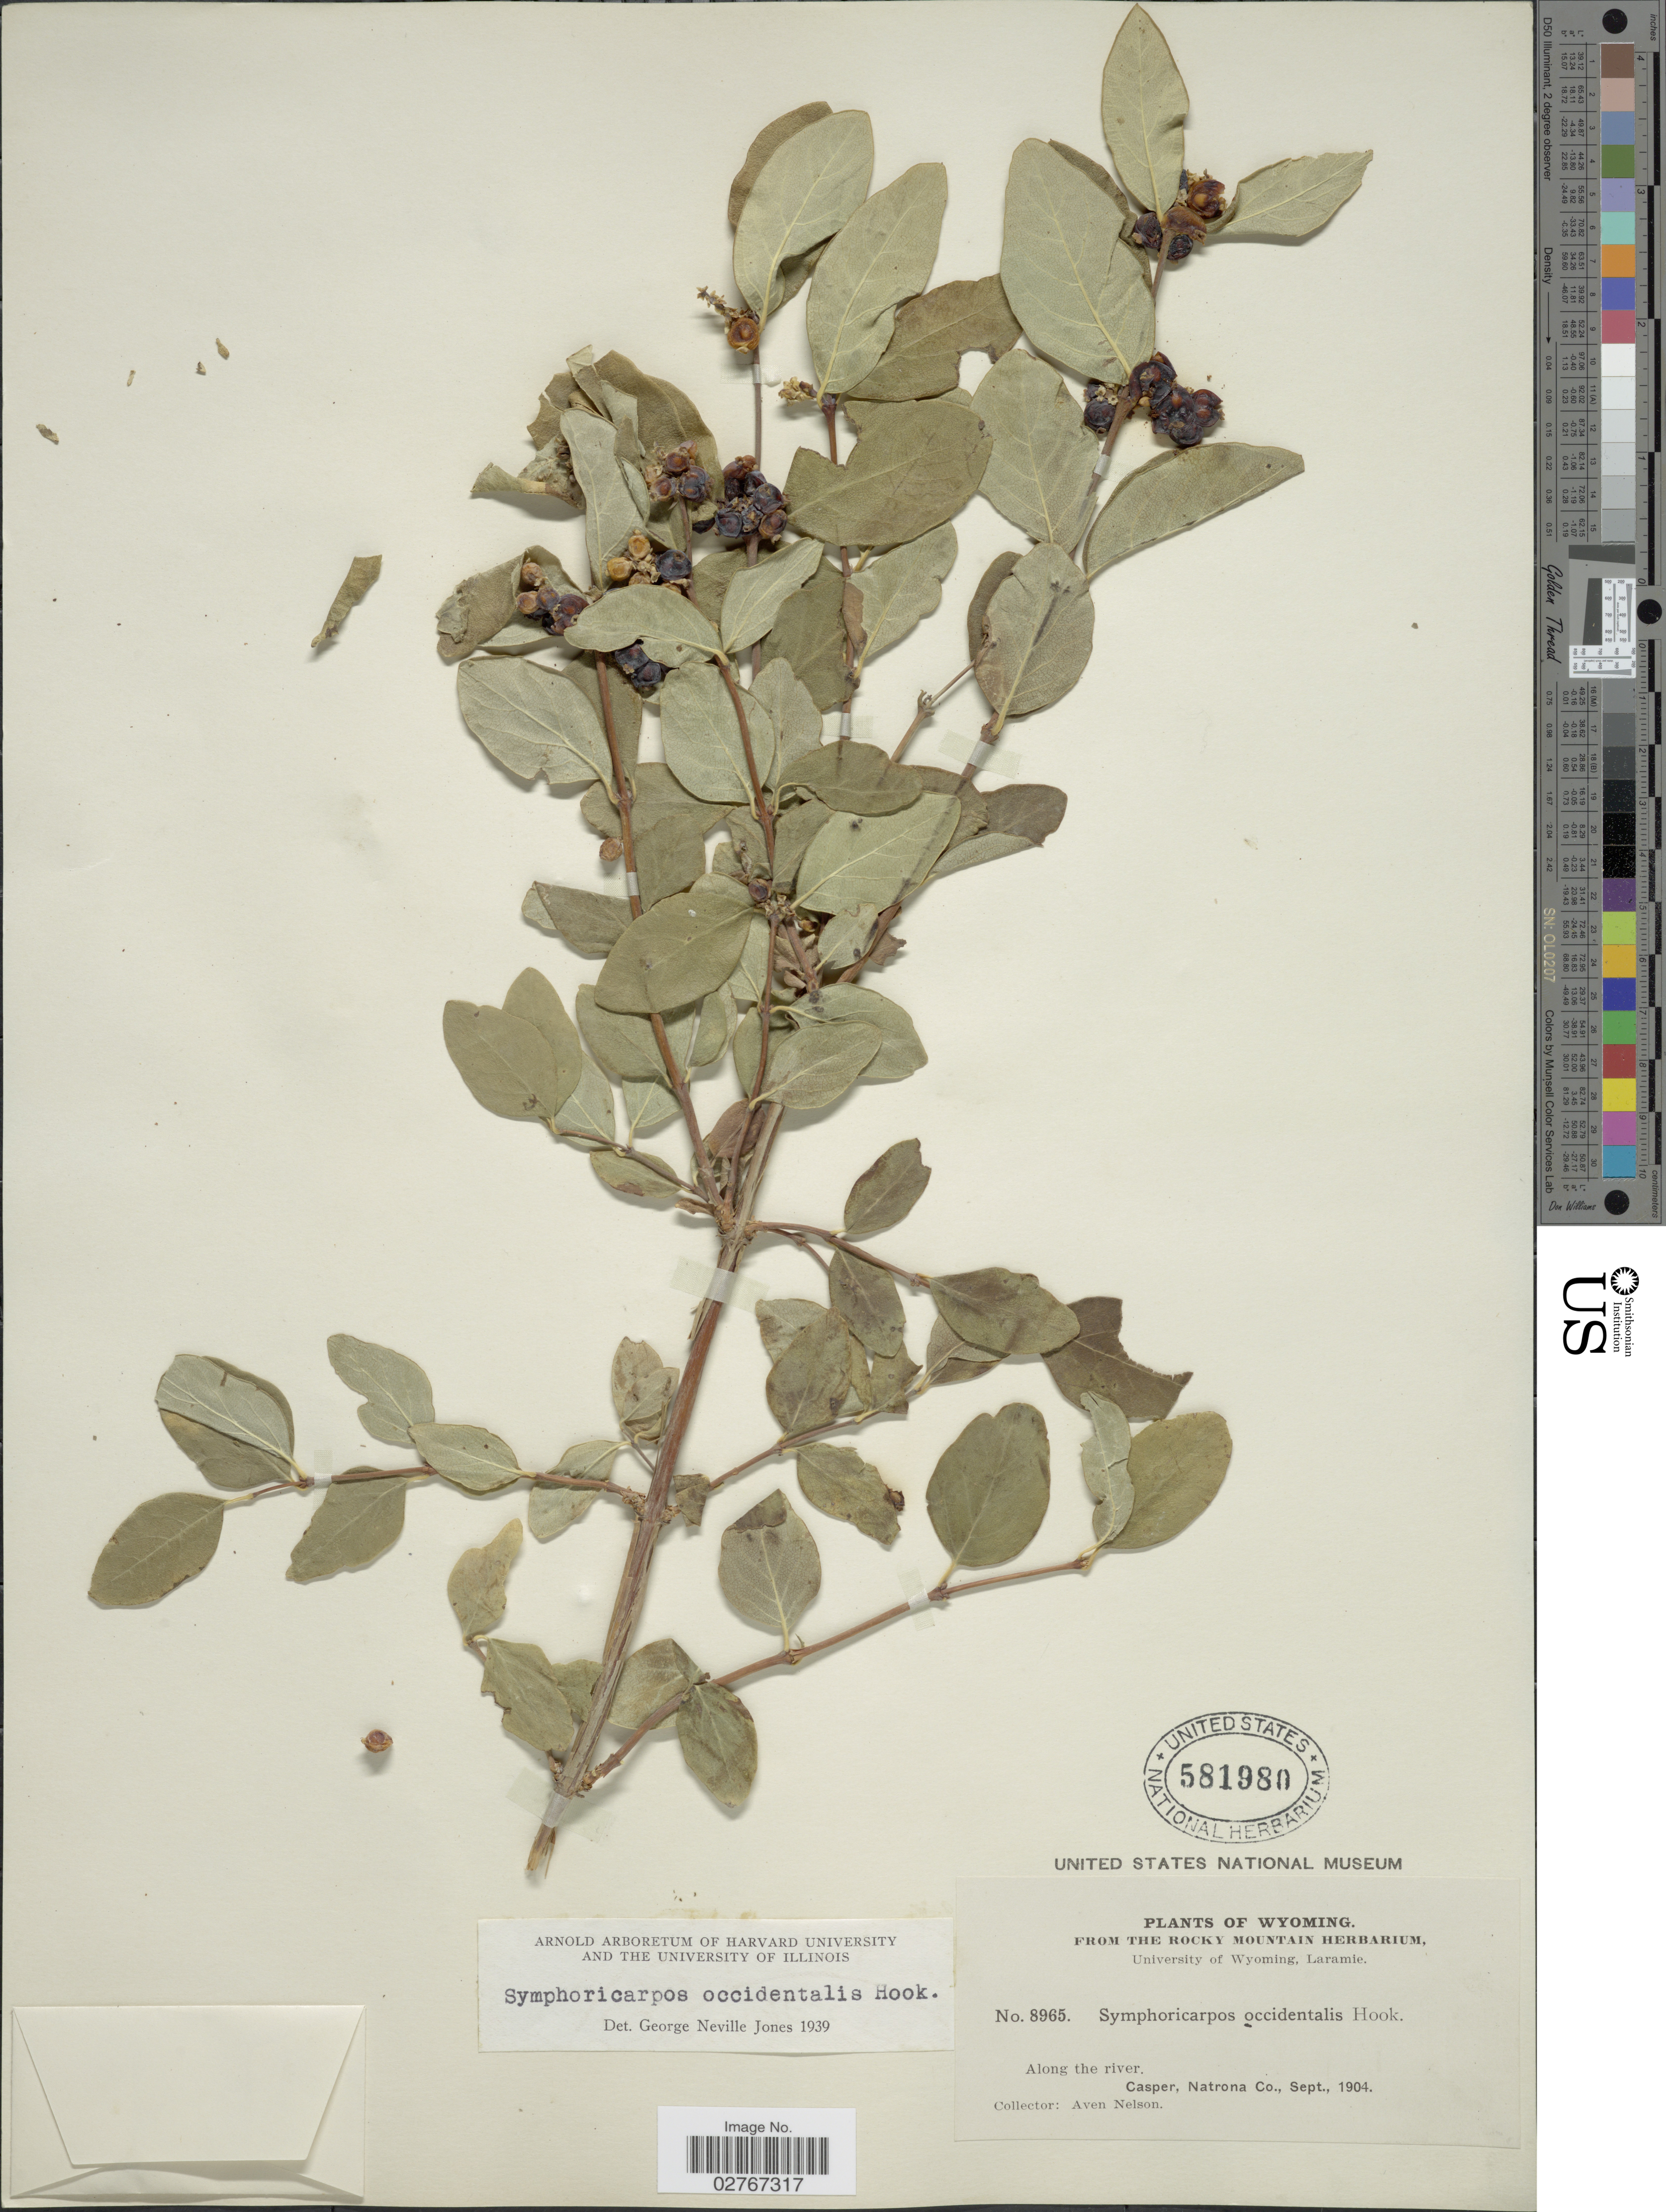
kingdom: Plantae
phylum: Tracheophyta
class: Magnoliopsida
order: Dipsacales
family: Caprifoliaceae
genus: Symphoricarpos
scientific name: Symphoricarpos occidentalis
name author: (R. Br.) Hook.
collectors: A. Nelson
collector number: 8965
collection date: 1904-09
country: United States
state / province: Wyoming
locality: Along the river. Casper, Natrona Co.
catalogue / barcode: US 581980